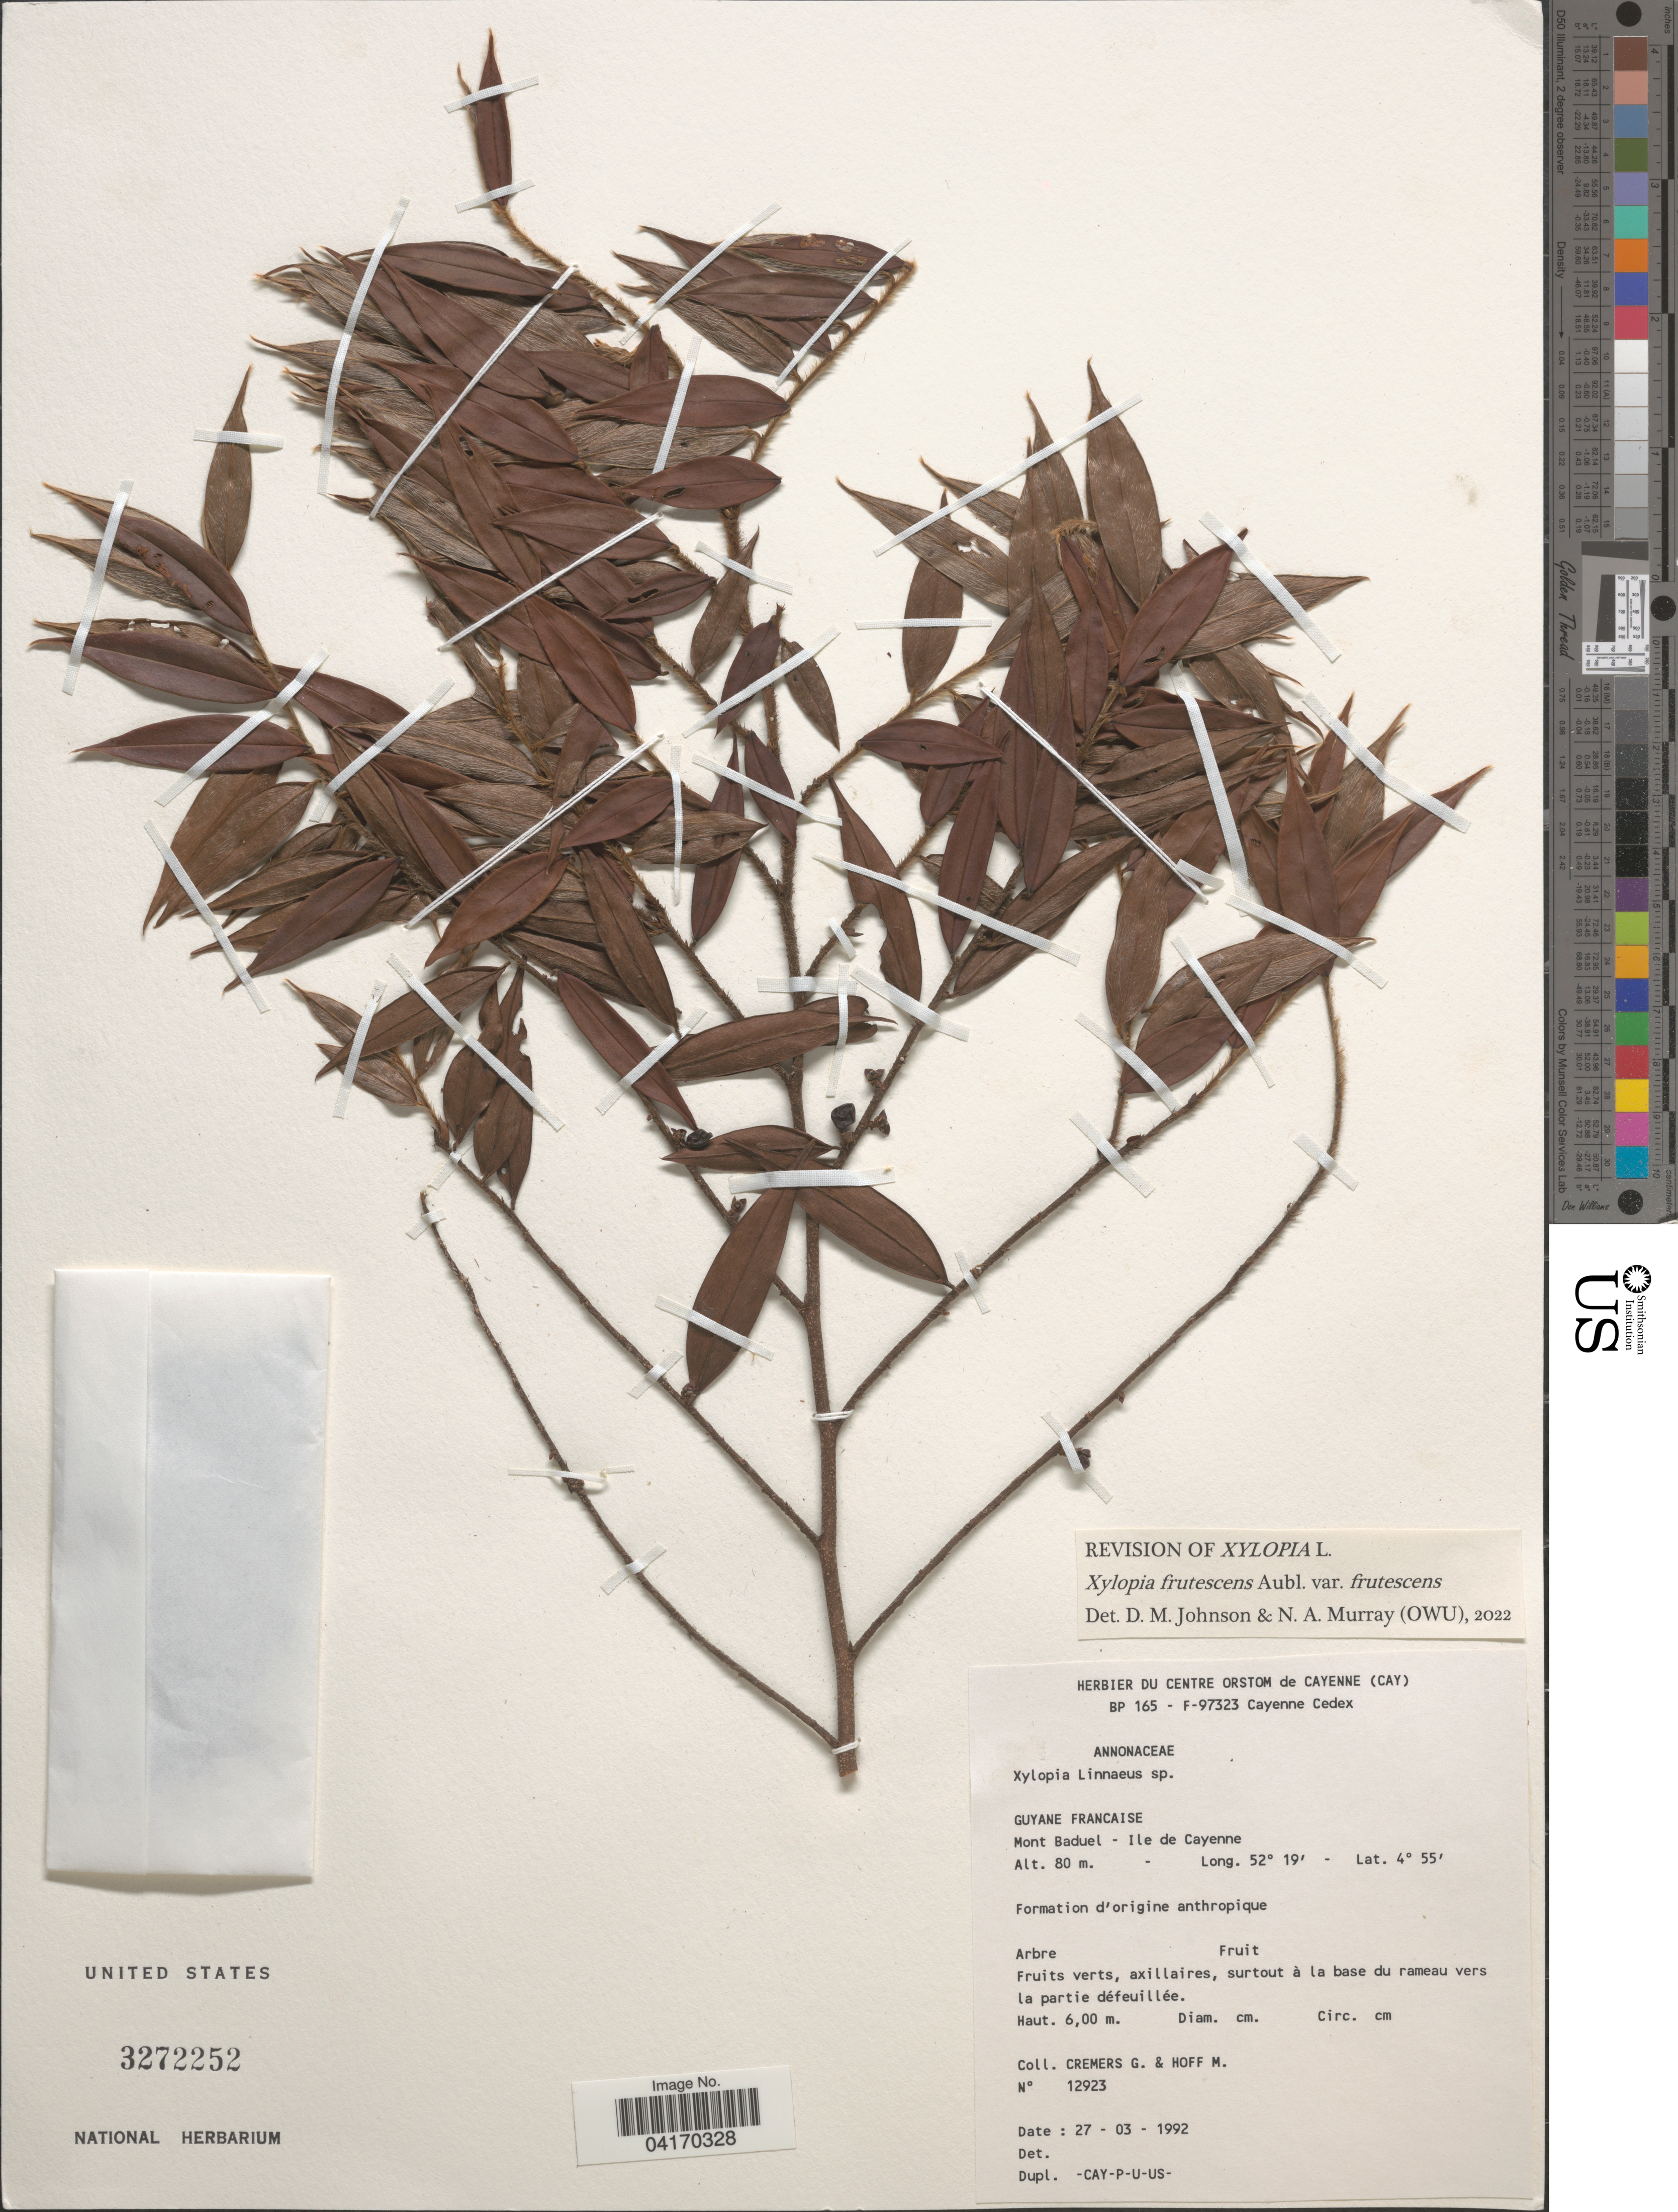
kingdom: Plantae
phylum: Tracheophyta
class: Magnoliopsida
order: Magnoliales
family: Annonaceae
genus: Xylopia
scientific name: Xylopia frutescens var. frutescens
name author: Aubl.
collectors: G. Cremers & M. Hoff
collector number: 12923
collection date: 1992-03-27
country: French Guiana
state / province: Cayenne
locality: Guyane Francaise. Mont Baduel - Ile de Cayenne.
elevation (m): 80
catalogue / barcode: US 3272252